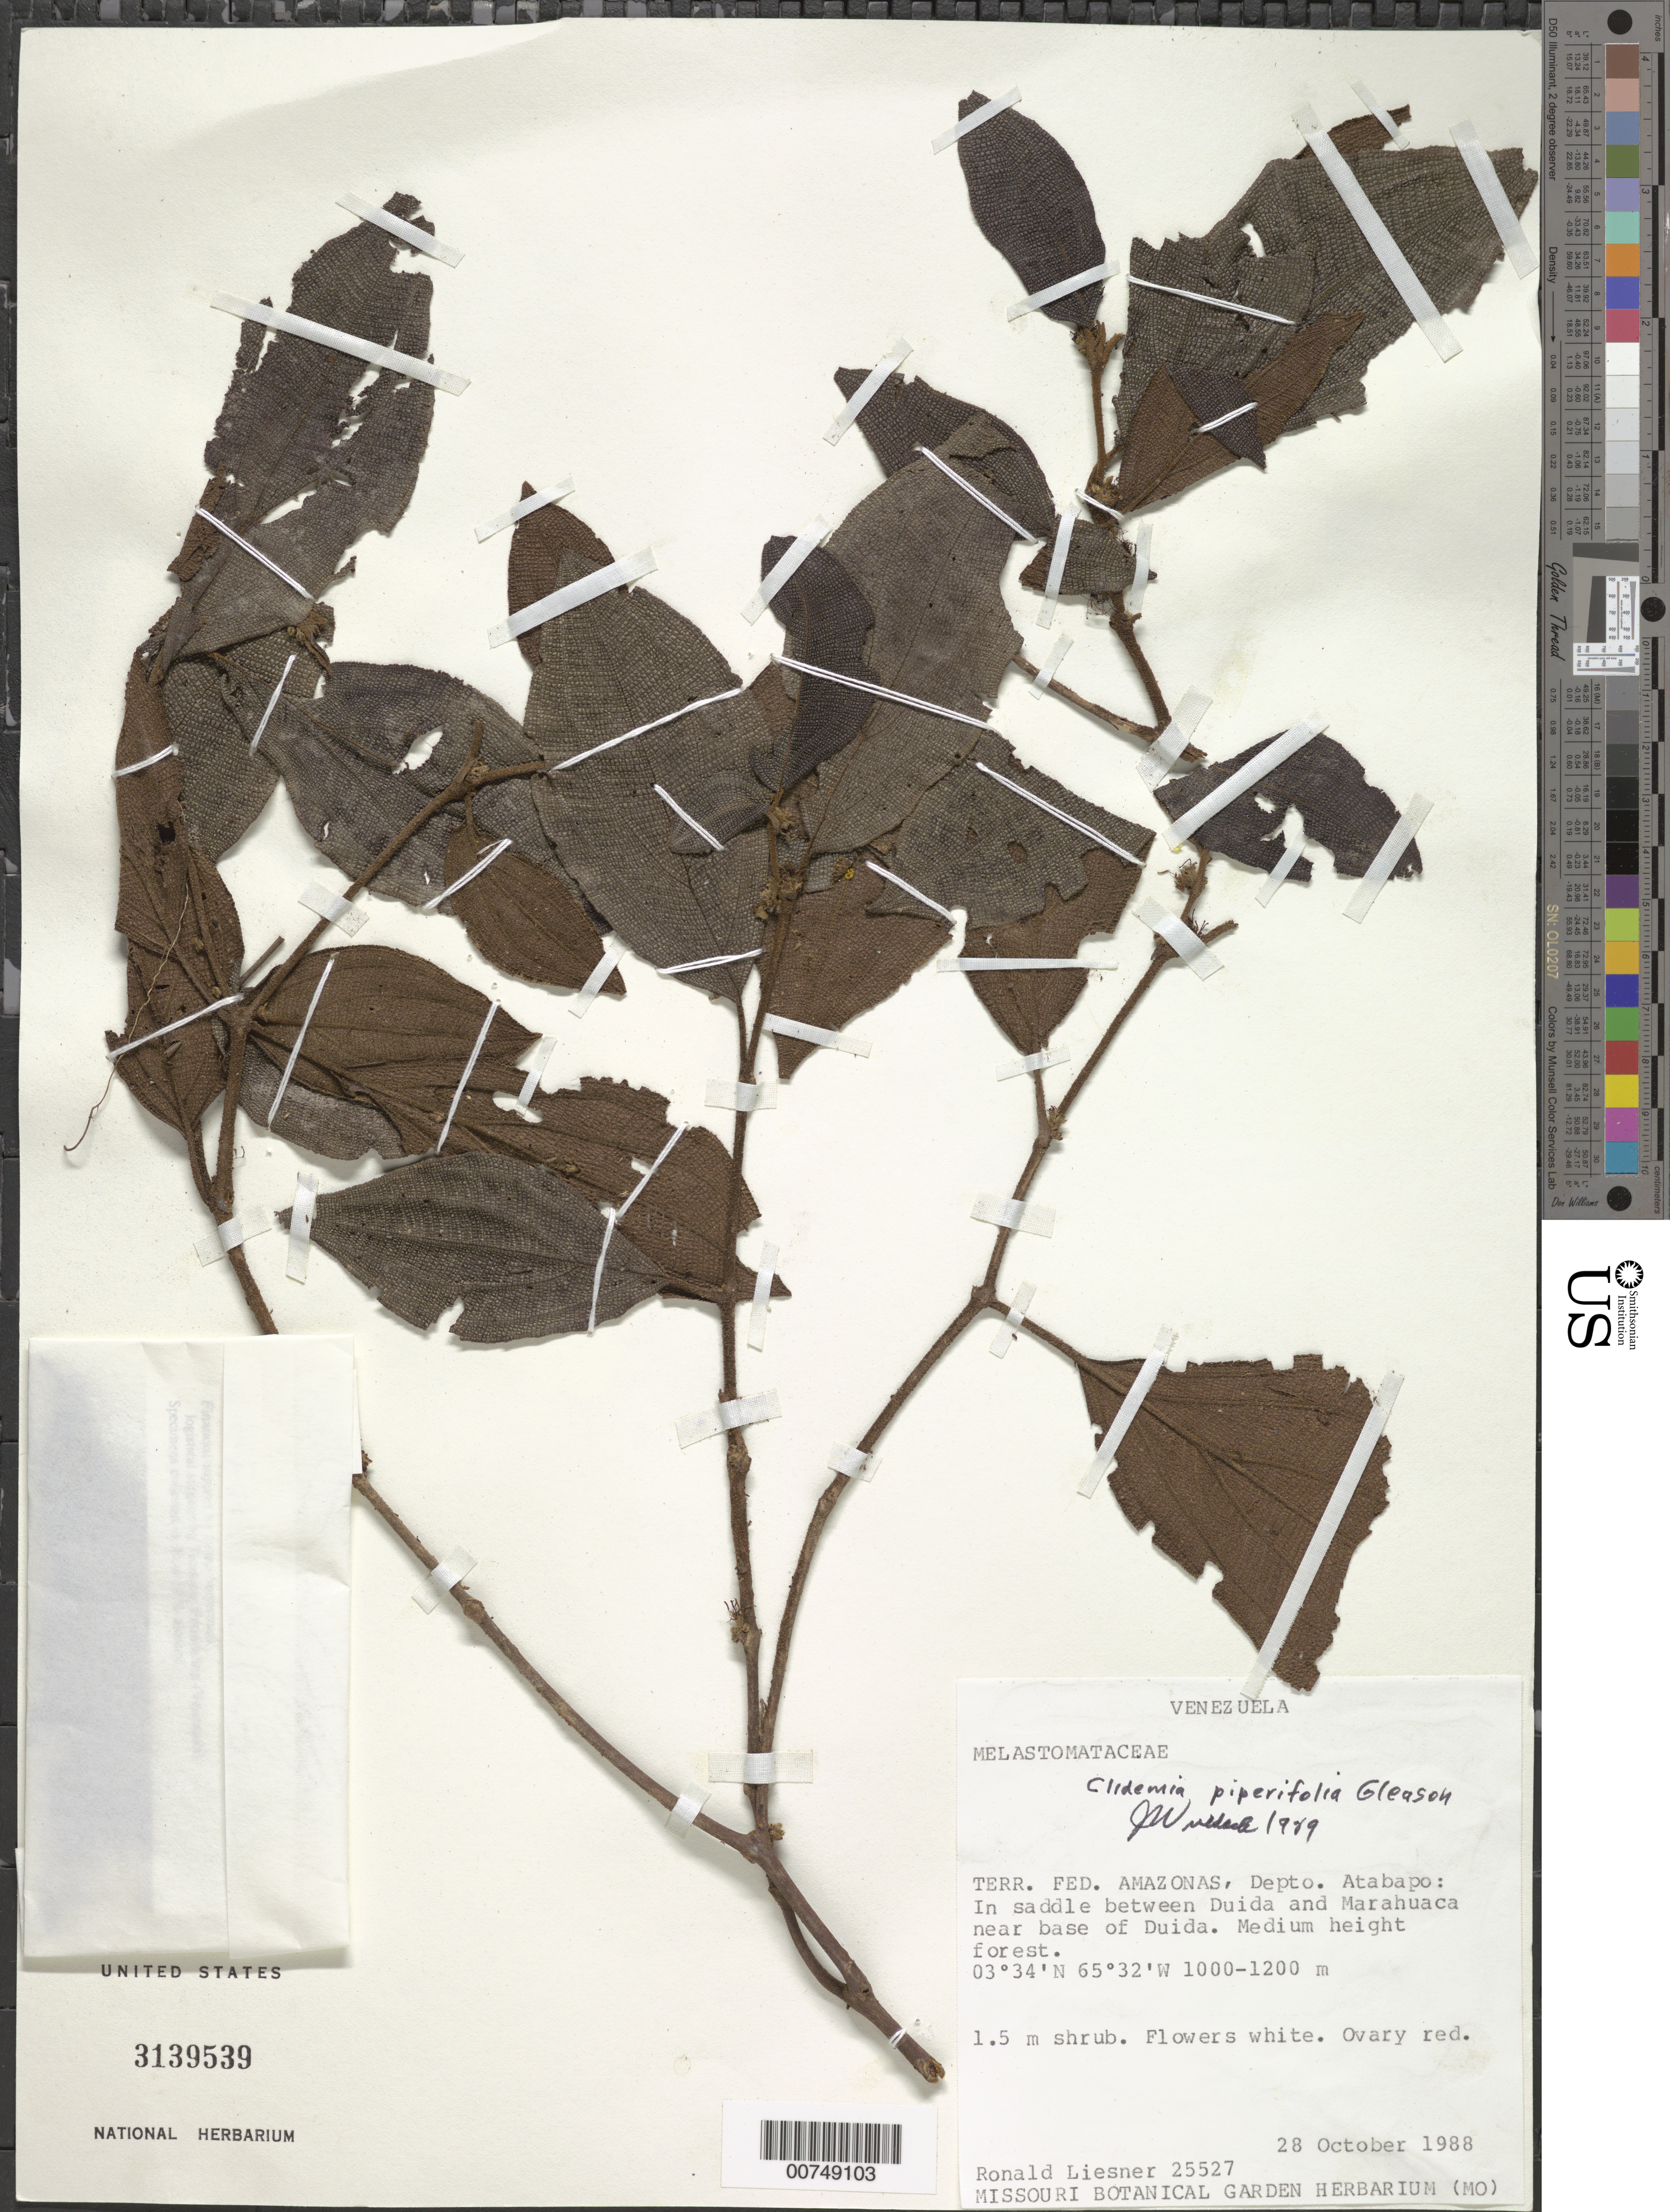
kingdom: Plantae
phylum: Tracheophyta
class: Magnoliopsida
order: Myrtales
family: Melastomataceae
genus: Clidemia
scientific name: Clidemia piperifolia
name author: Gleason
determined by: Wurdack, John J., (US), US (UNITED STATES)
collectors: R. L. Liesner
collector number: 25527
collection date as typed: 28-Oct-88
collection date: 1988-10-28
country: Venezuela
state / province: Amazonas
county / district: Atabapo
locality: Duida, near base; saddle between Duida and Marahuaca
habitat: Medium height forest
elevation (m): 1000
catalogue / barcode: US 3139539